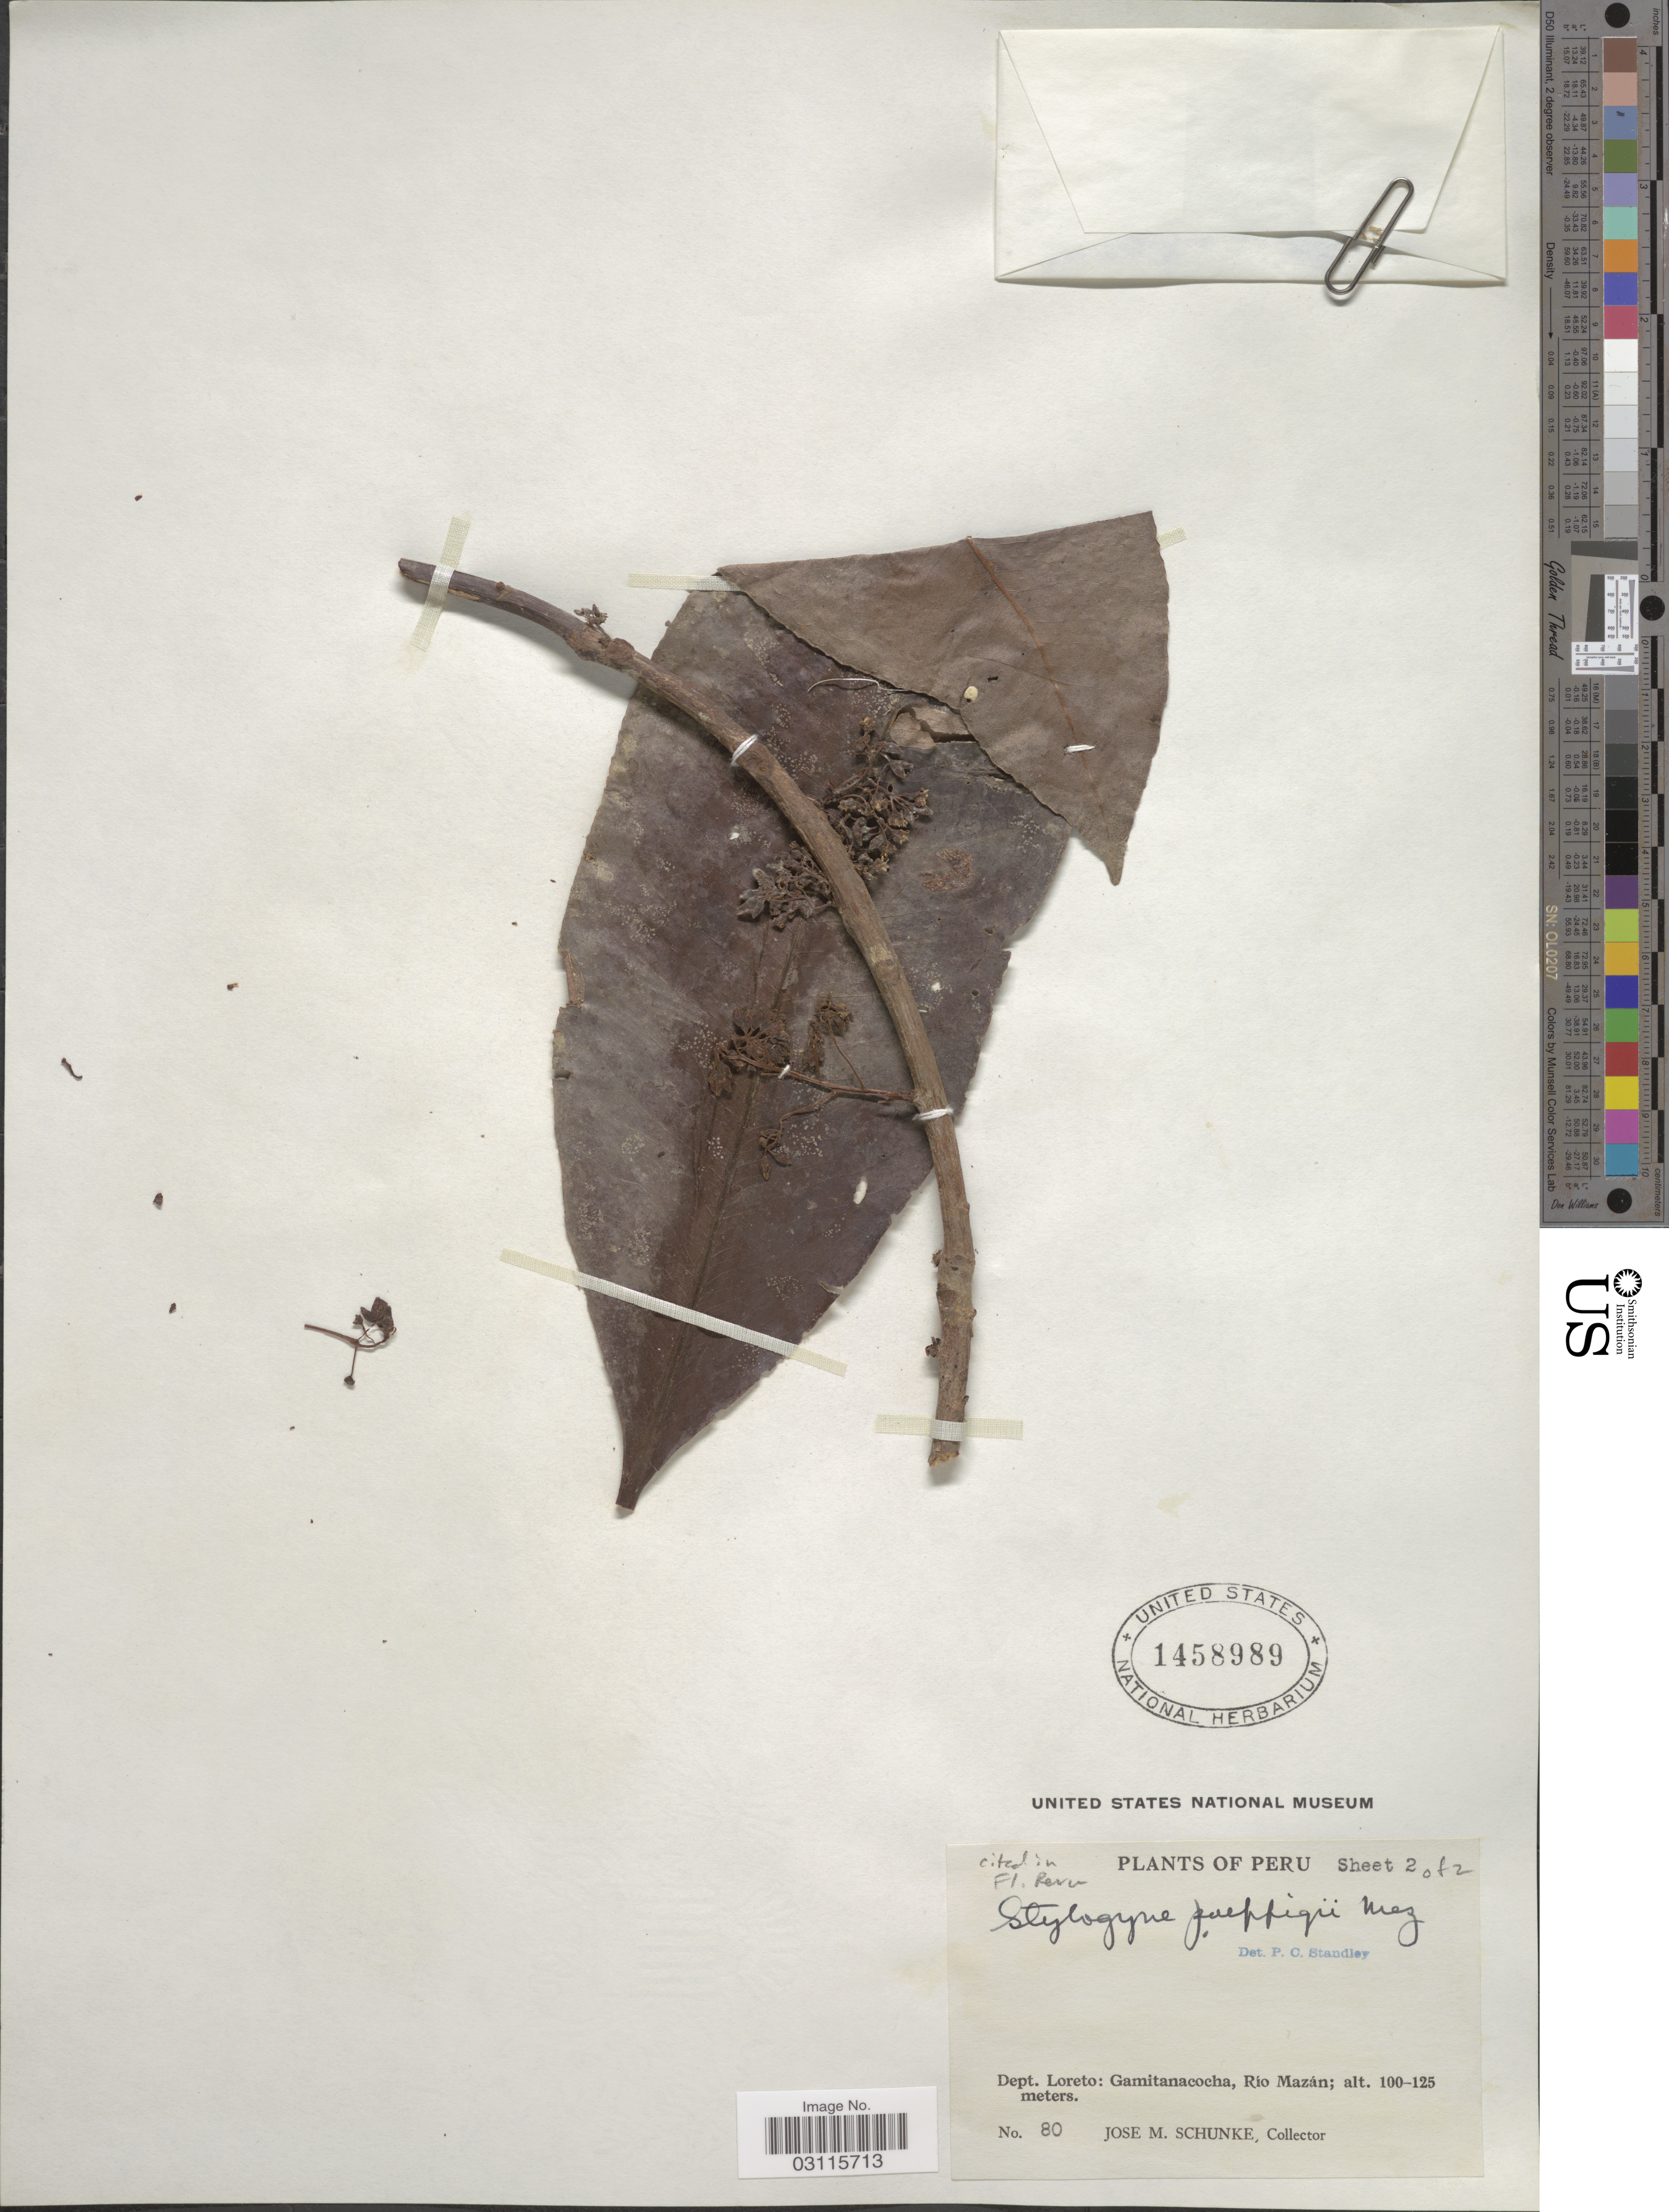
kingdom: Plantae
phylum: Tracheophyta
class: Magnoliopsida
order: Ericales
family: Primulaceae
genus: Stylogyne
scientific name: Stylogyne poeppigii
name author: Mez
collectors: J. M. Schunke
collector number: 80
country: Peru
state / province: Loreto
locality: Dept. Loreto: Gamitanacocha, Río Mazán.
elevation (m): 100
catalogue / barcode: US 1458989